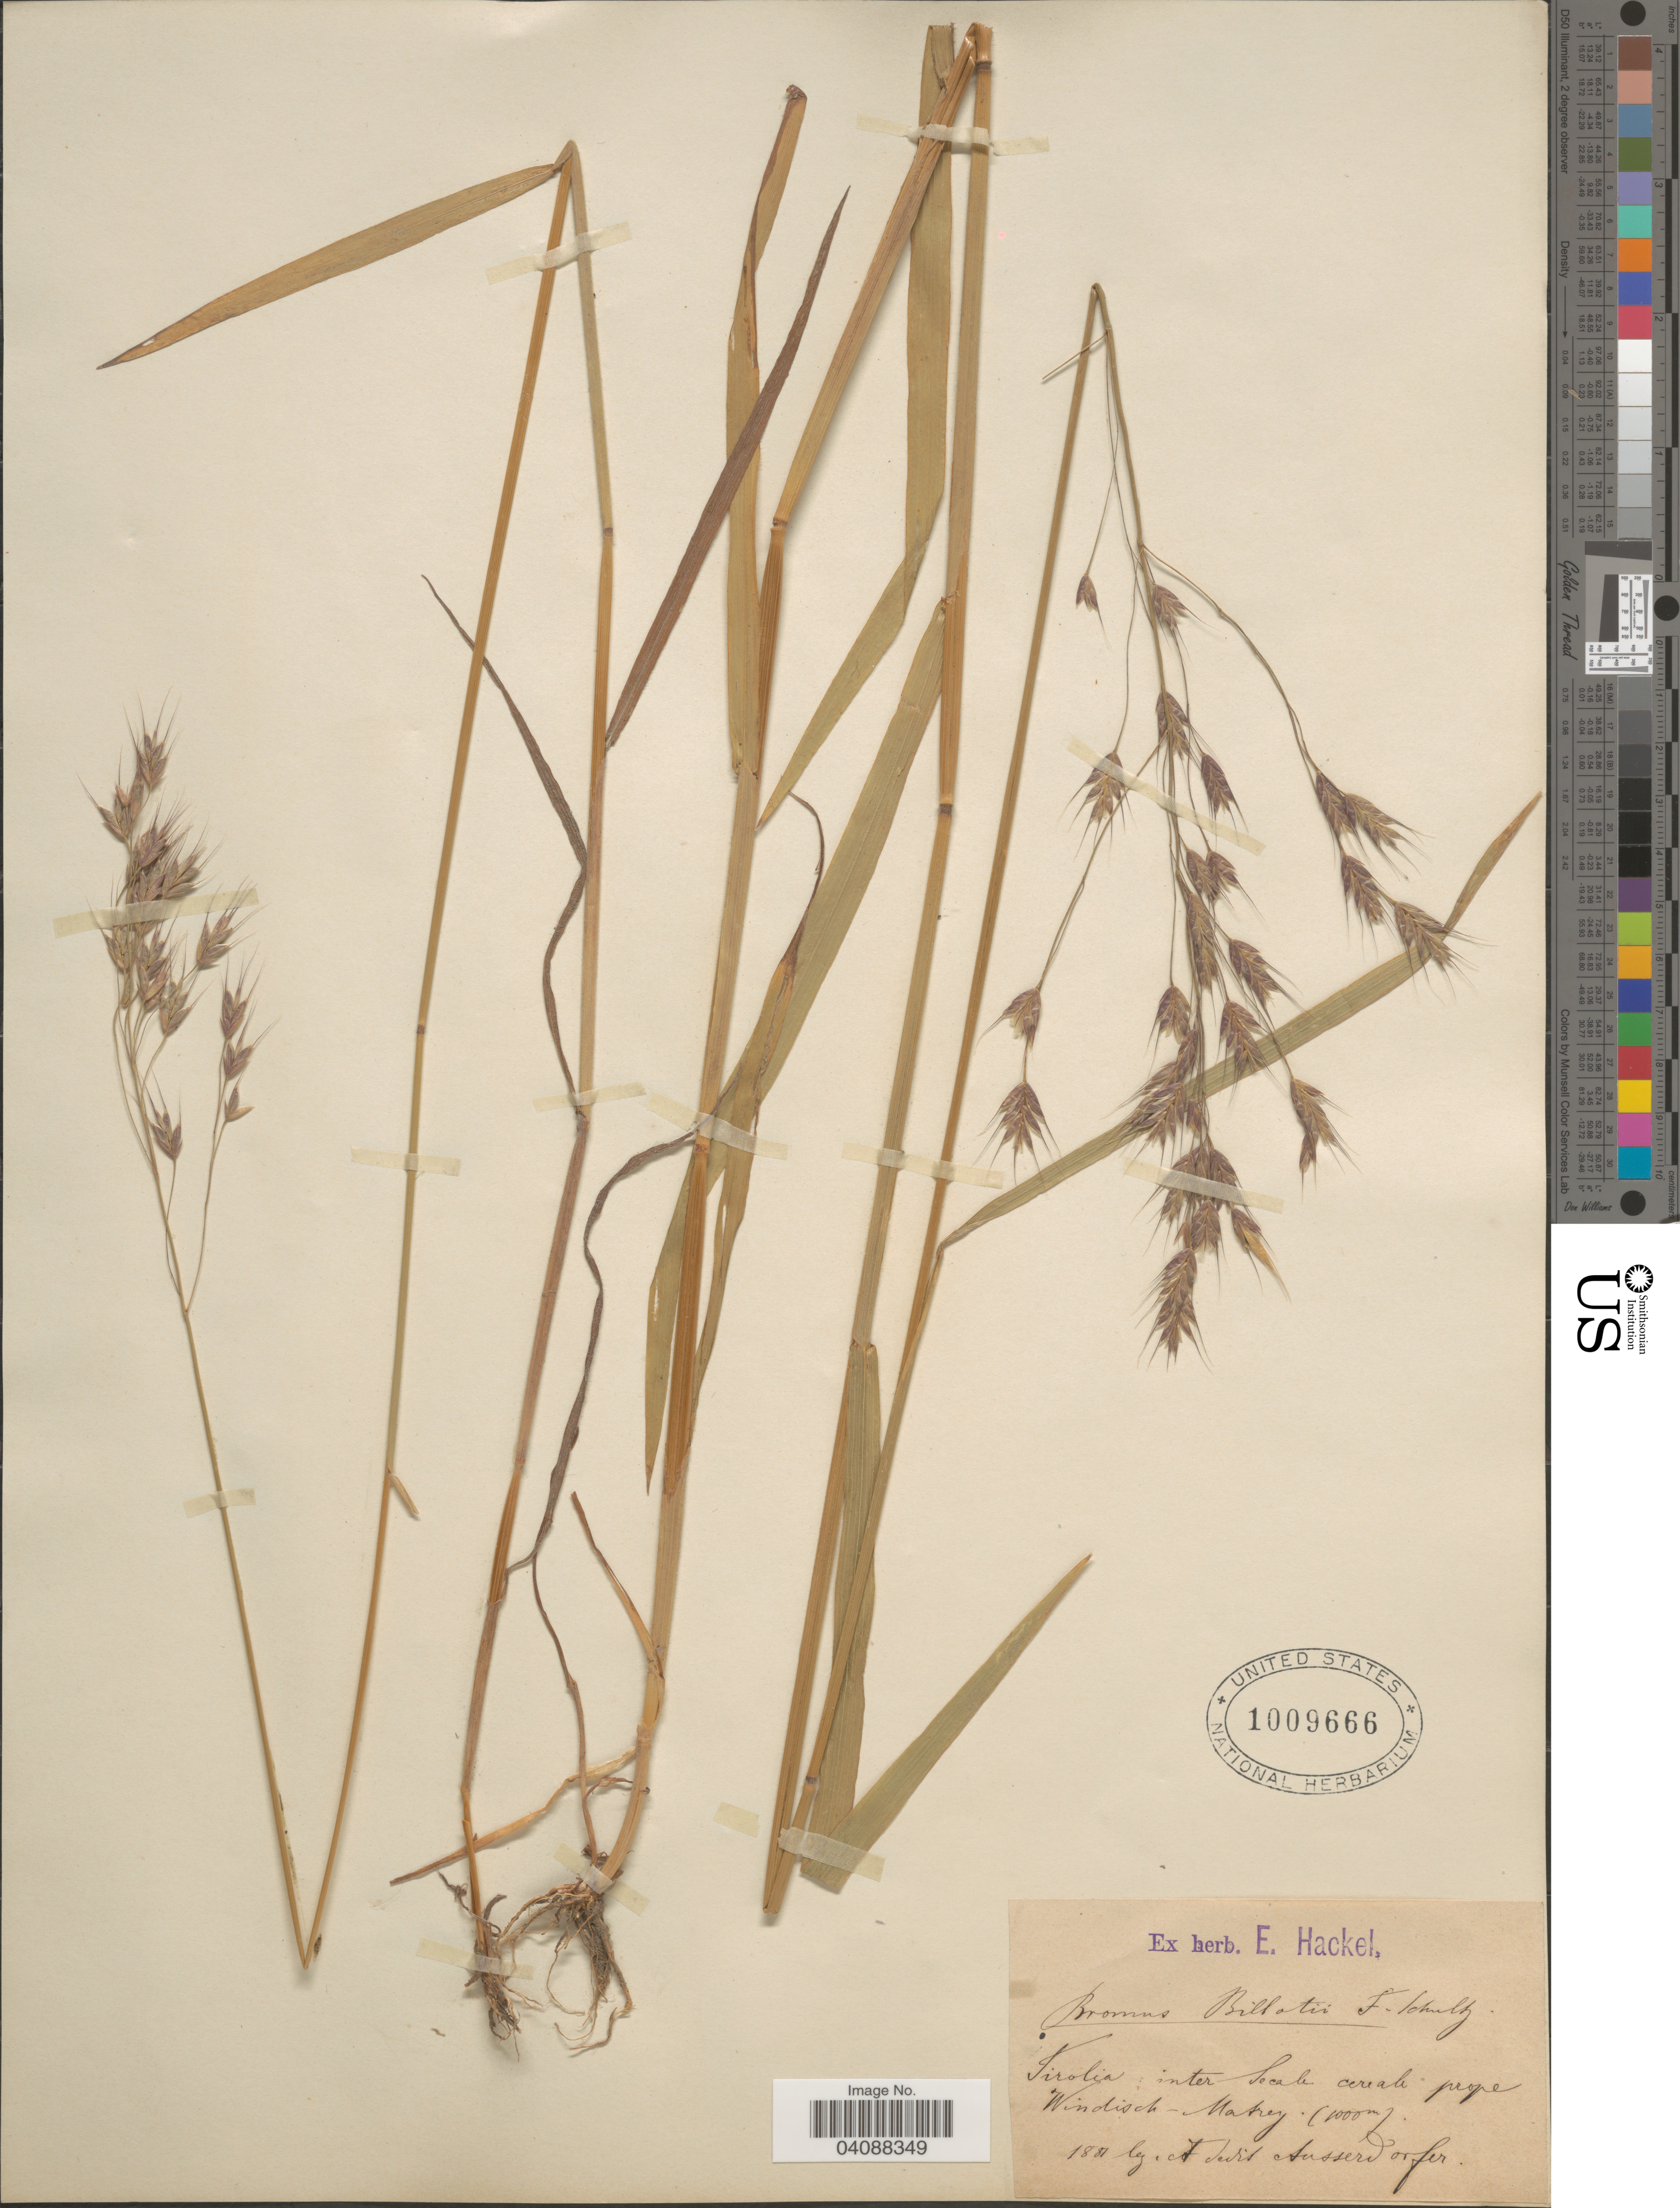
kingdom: Plantae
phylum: Tracheophyta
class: Liliopsida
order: Poales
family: Poaceae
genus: Bromus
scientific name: Bromus secalinus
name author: L.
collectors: A.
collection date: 1881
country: Austria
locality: Tirolia : inter Secale cereale prope Windisch - Matrey.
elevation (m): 1000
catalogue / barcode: US 1009666